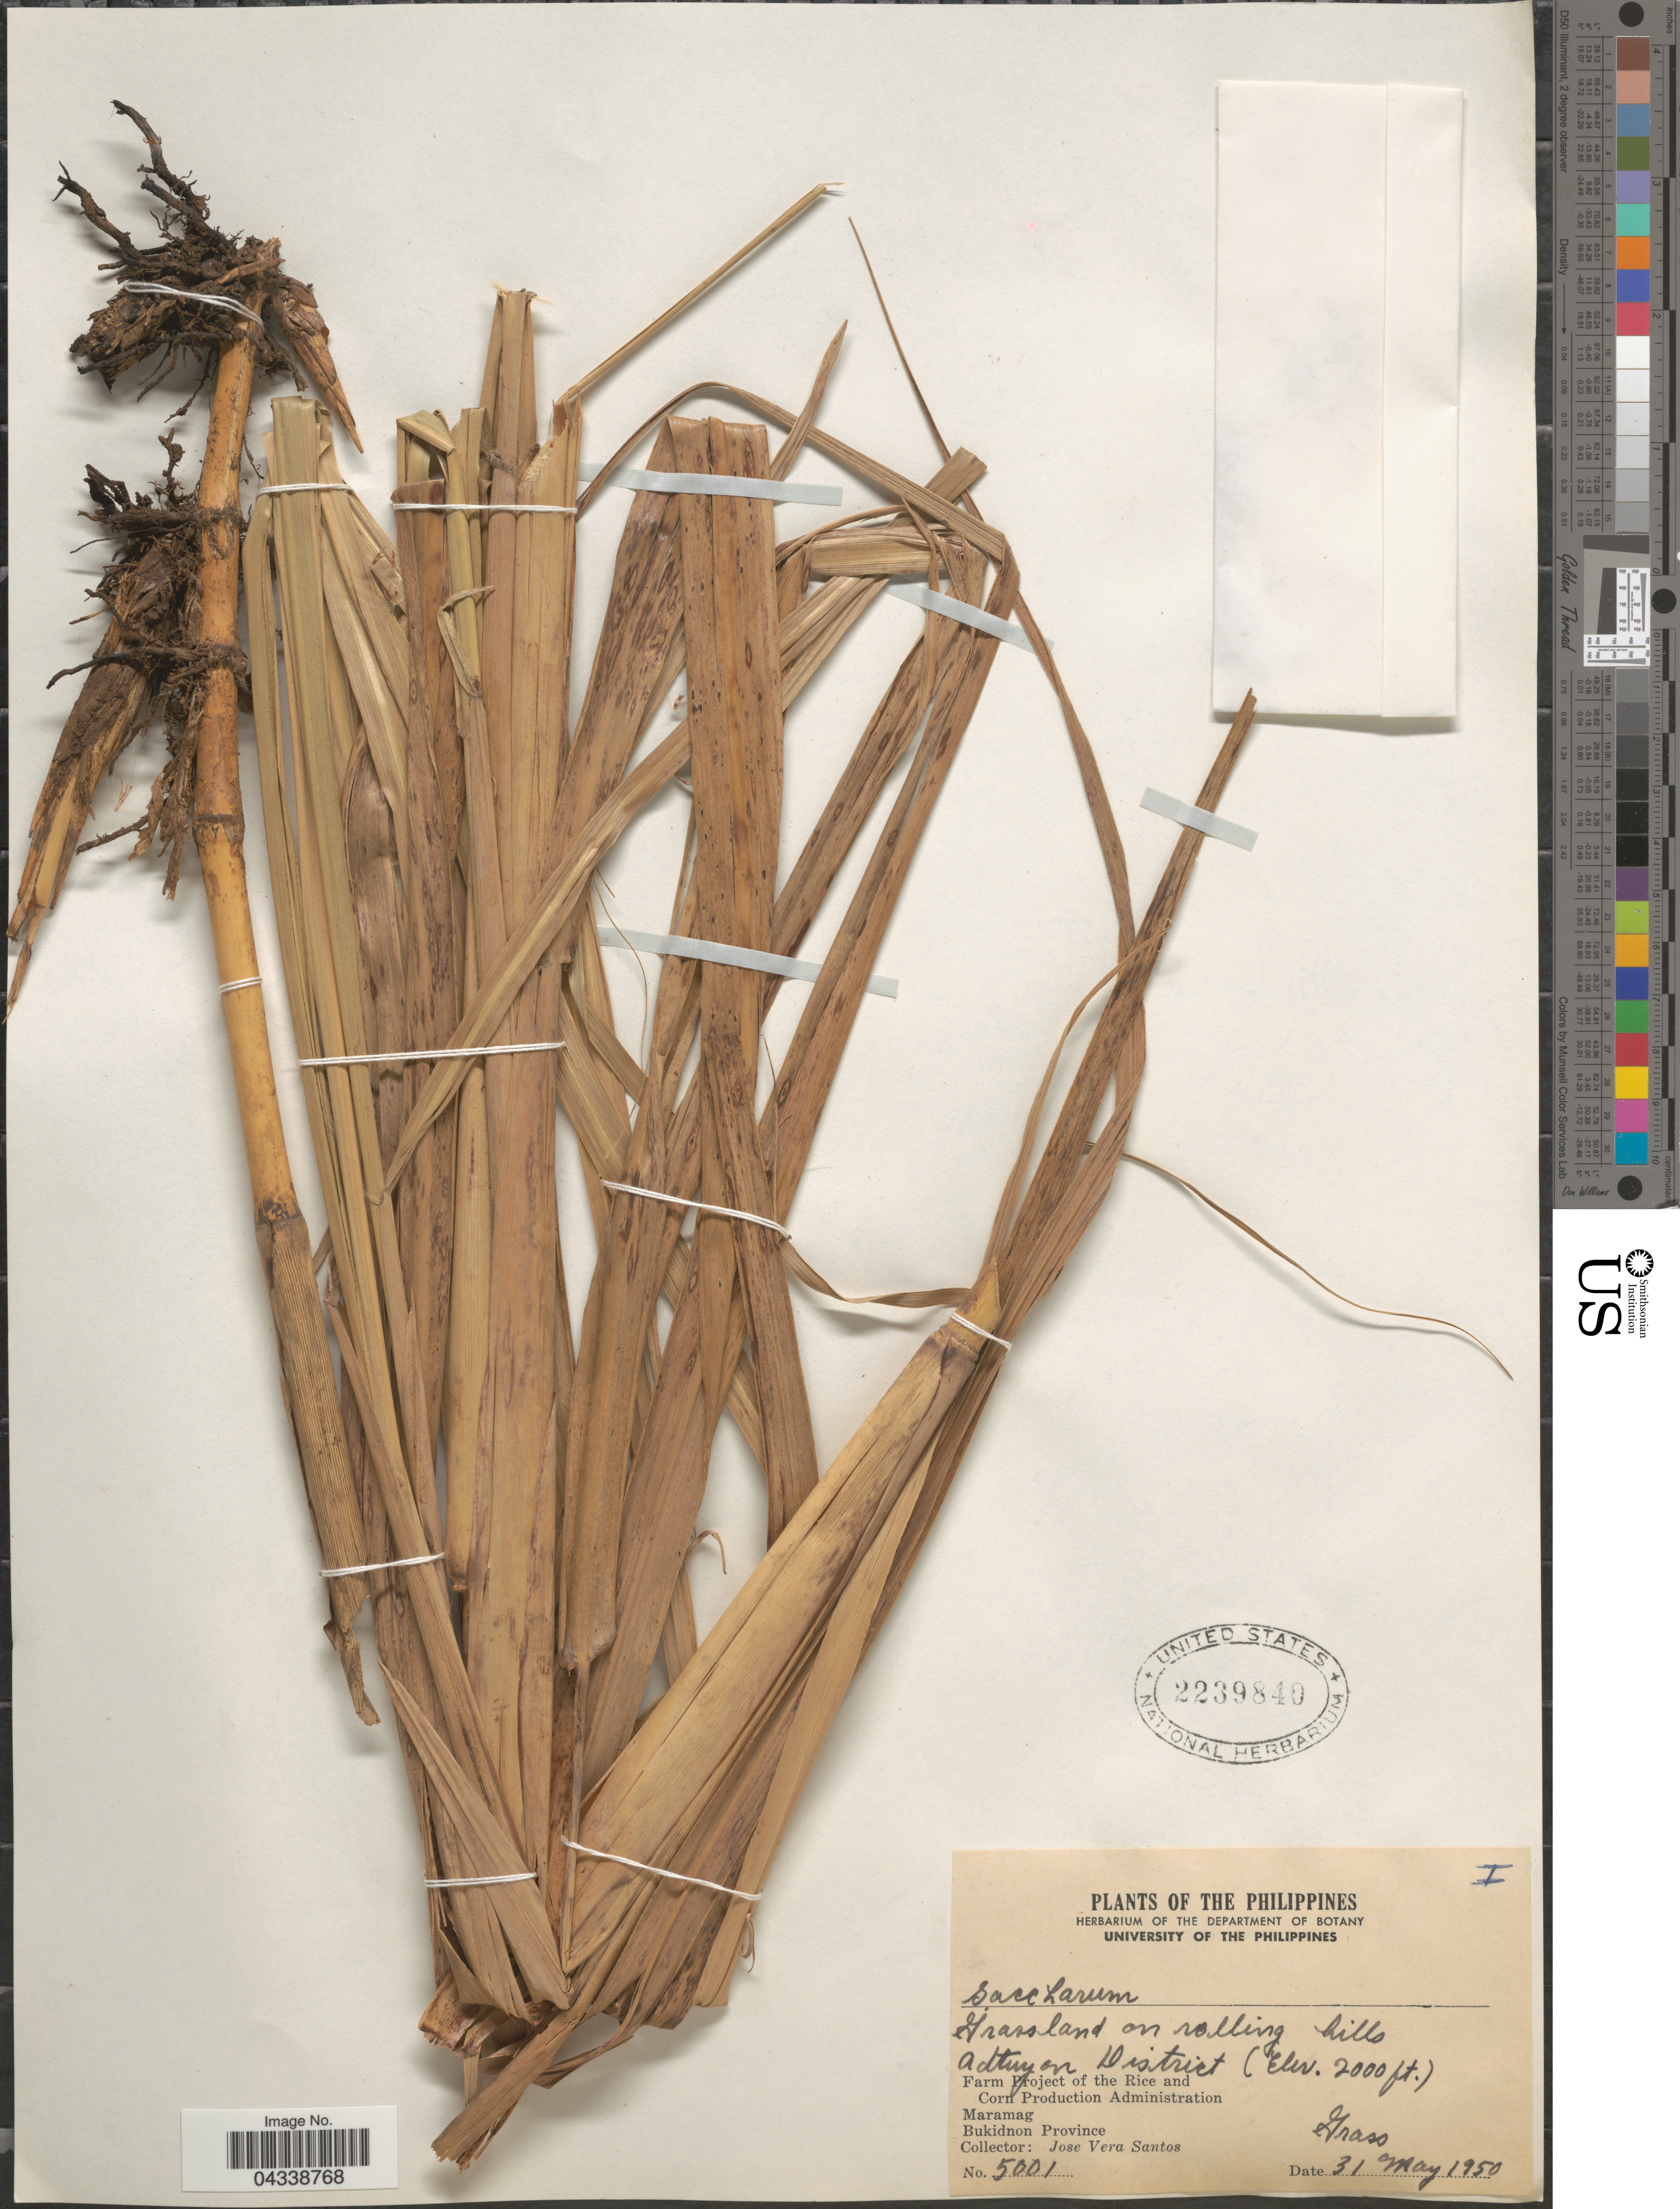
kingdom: Plantae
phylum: Tracheophyta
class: Liliopsida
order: Poales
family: Poaceae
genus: Saccharum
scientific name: Saccharum sp.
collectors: J. V. Santos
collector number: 5001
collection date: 1950-05-31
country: Philippines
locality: Adtuyon District. Farm Project of the Rice and Corn Production Administration. Maramag. Bukidnon Province.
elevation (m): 610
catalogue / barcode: US 2239840